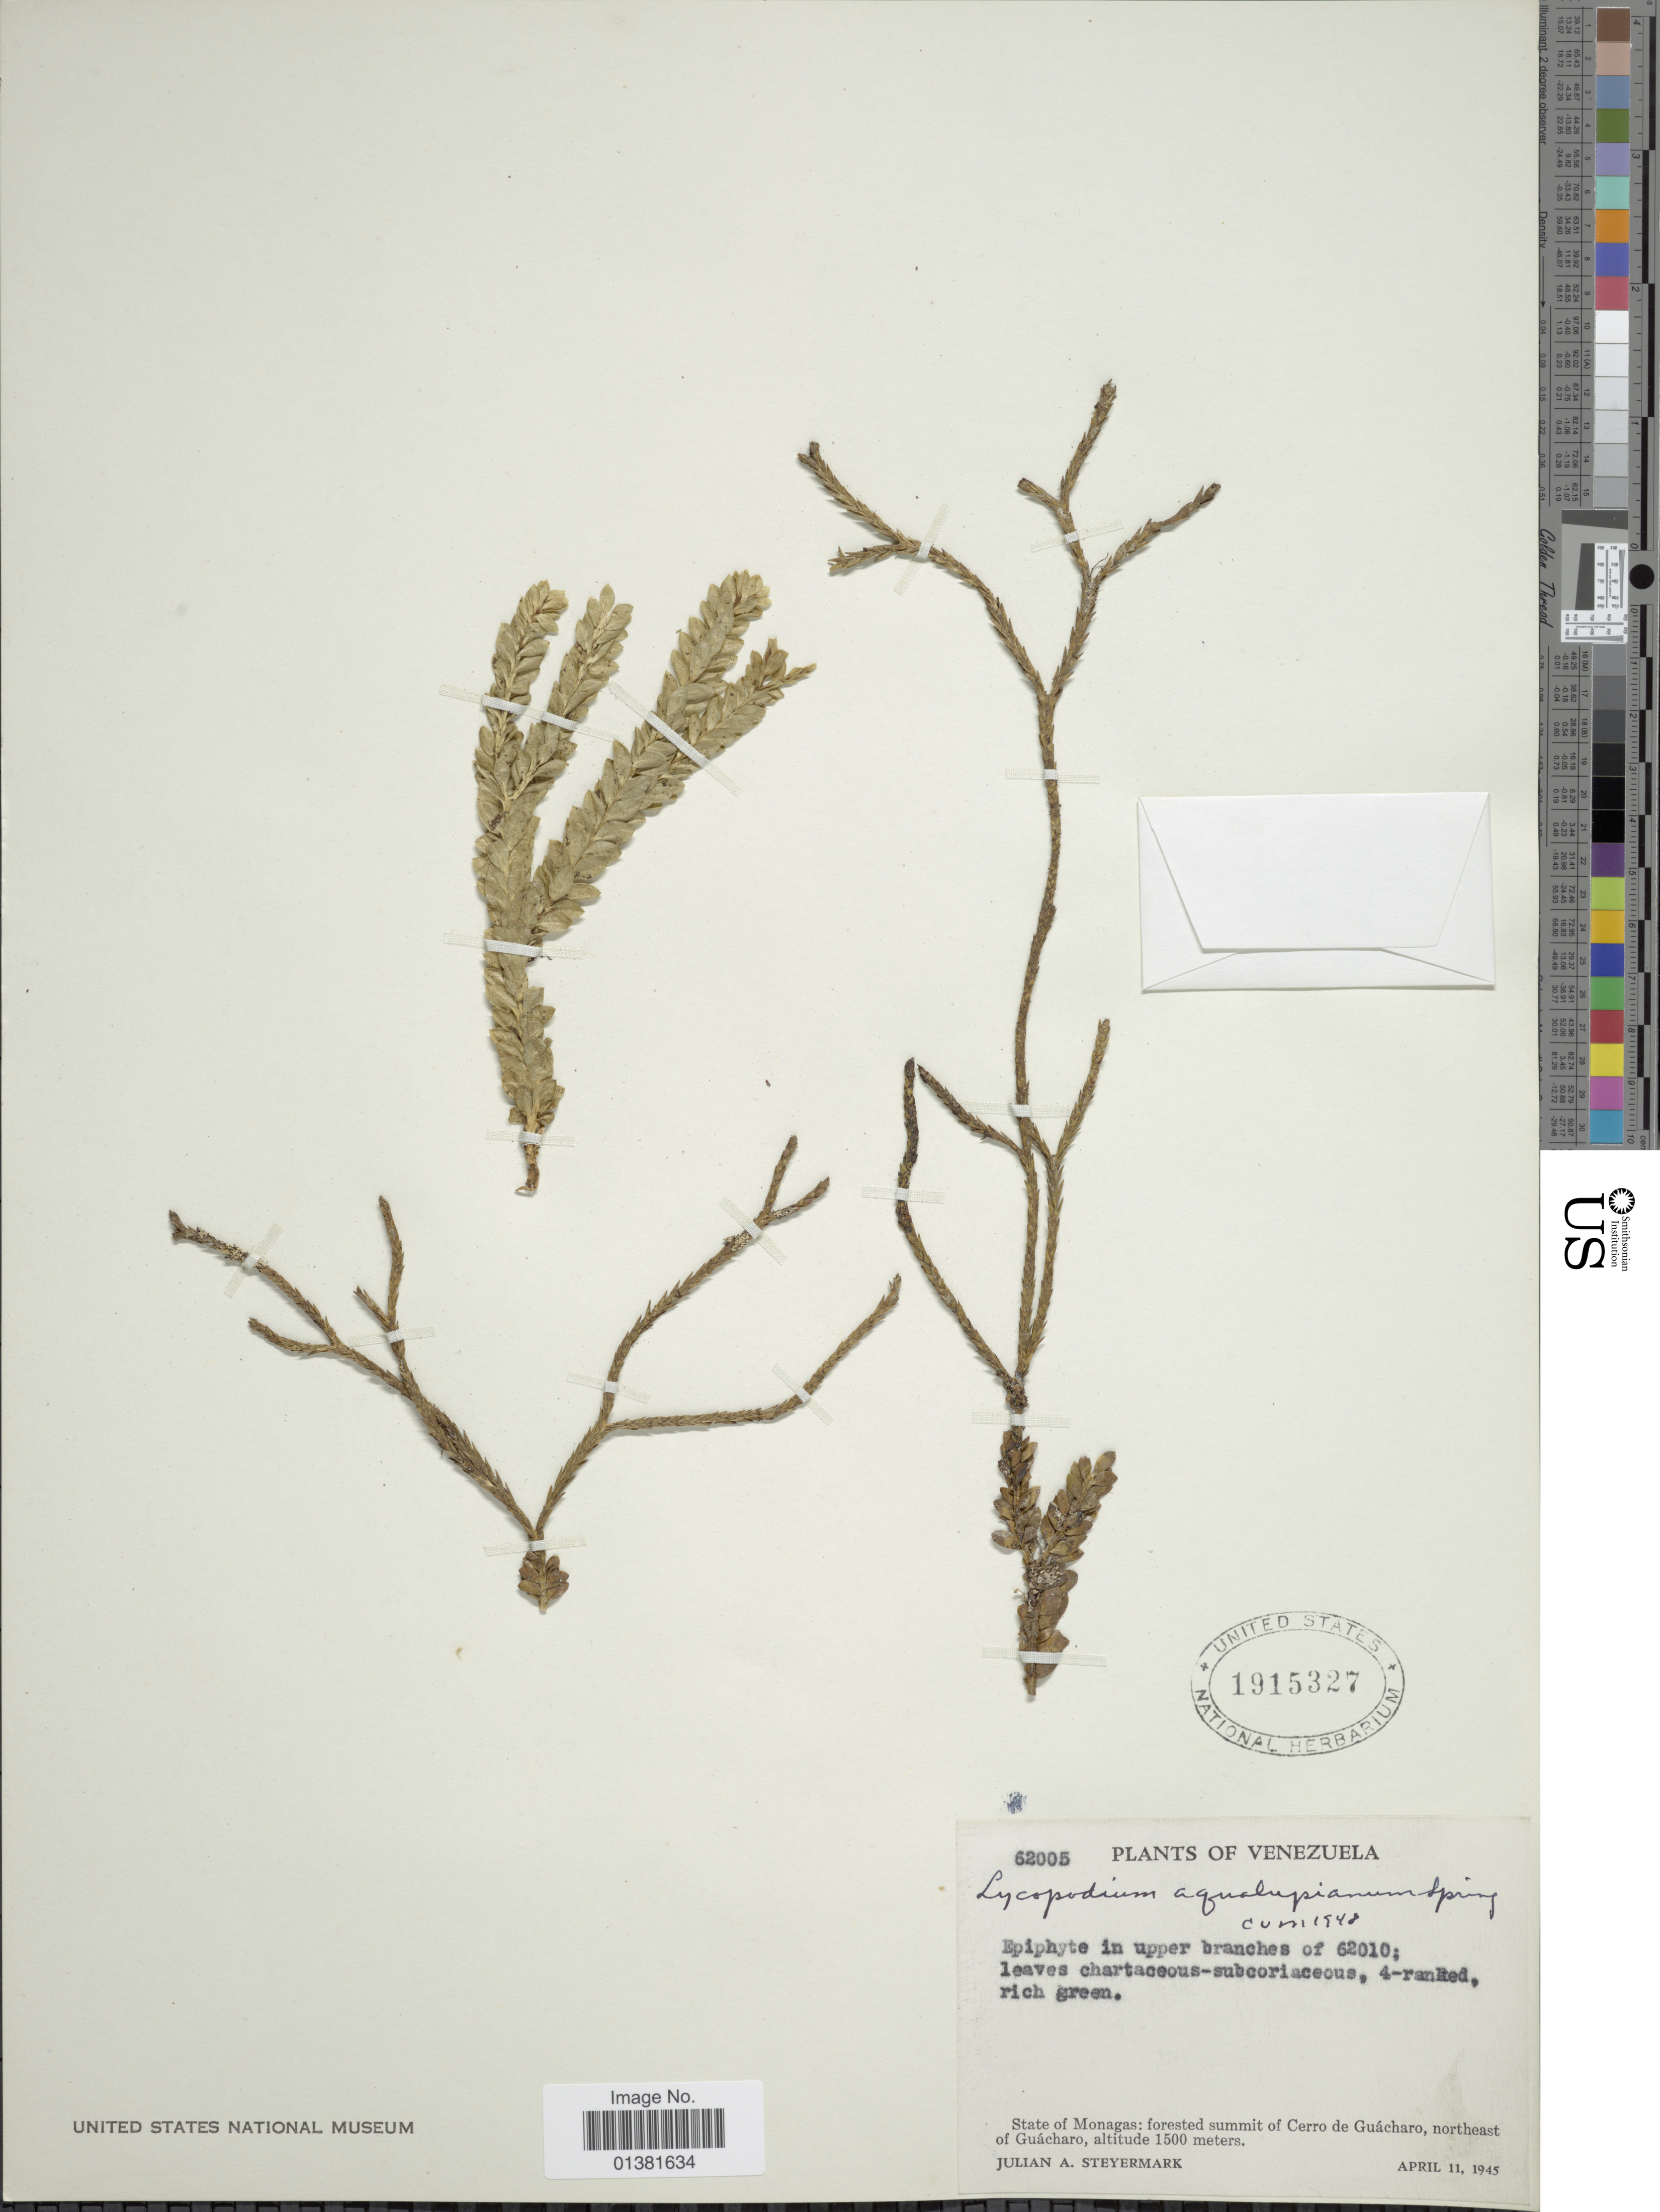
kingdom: Plantae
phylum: Tracheophyta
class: Lycopodiopsida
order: Lycopodiales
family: Lycopodiaceae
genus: Phlegmariurus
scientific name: Phlegmariurus aqualupianus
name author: (Spring) B. Øllg.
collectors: J. Steyermark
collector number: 62005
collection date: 1945-04-11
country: Venezuela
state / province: Monagas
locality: Forested summit of Cerro de Guácharo, northeast of Guácharo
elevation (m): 1500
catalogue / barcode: US 1915327